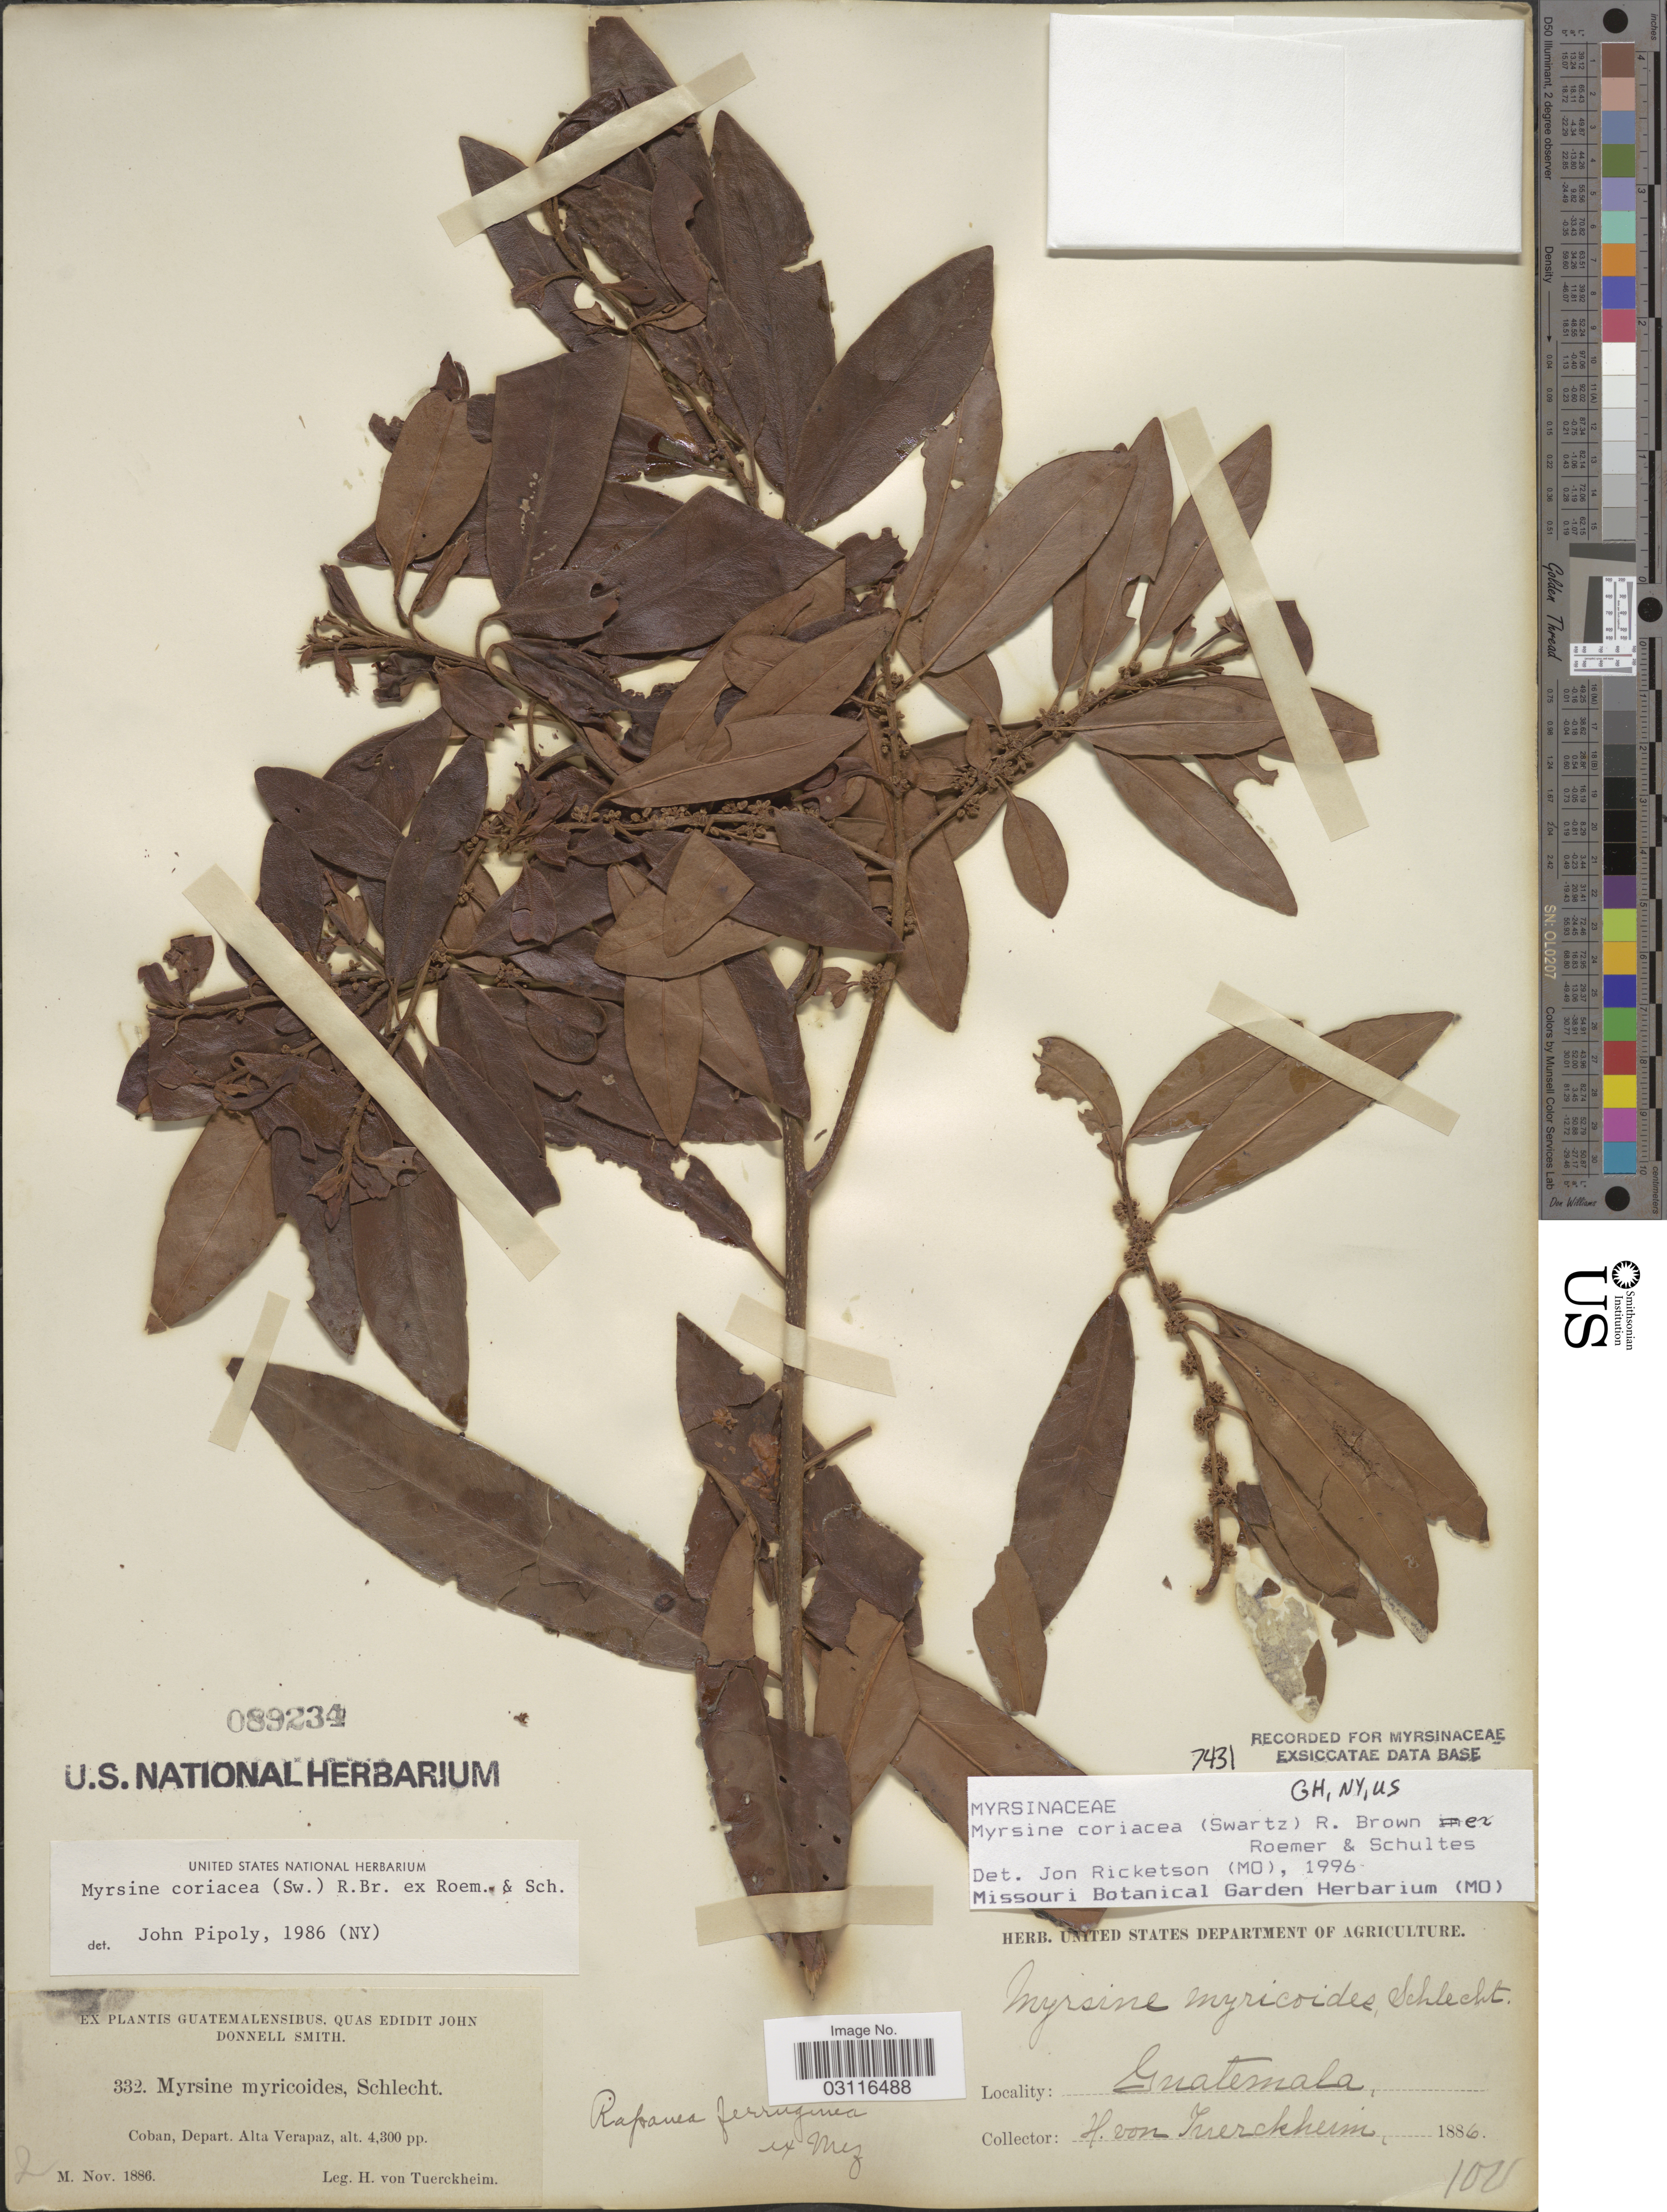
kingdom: Plantae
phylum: Tracheophyta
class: Magnoliopsida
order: Ericales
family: Primulaceae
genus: Myrsine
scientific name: Myrsine coriacea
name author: (Sw.) R. Br. ex Roem. & Schult.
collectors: H. von Türckheim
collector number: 332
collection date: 1886-11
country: Guatemala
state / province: Alta Verapaz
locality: Coban, Depart. Alta Verapaz.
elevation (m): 1311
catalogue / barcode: US 89234